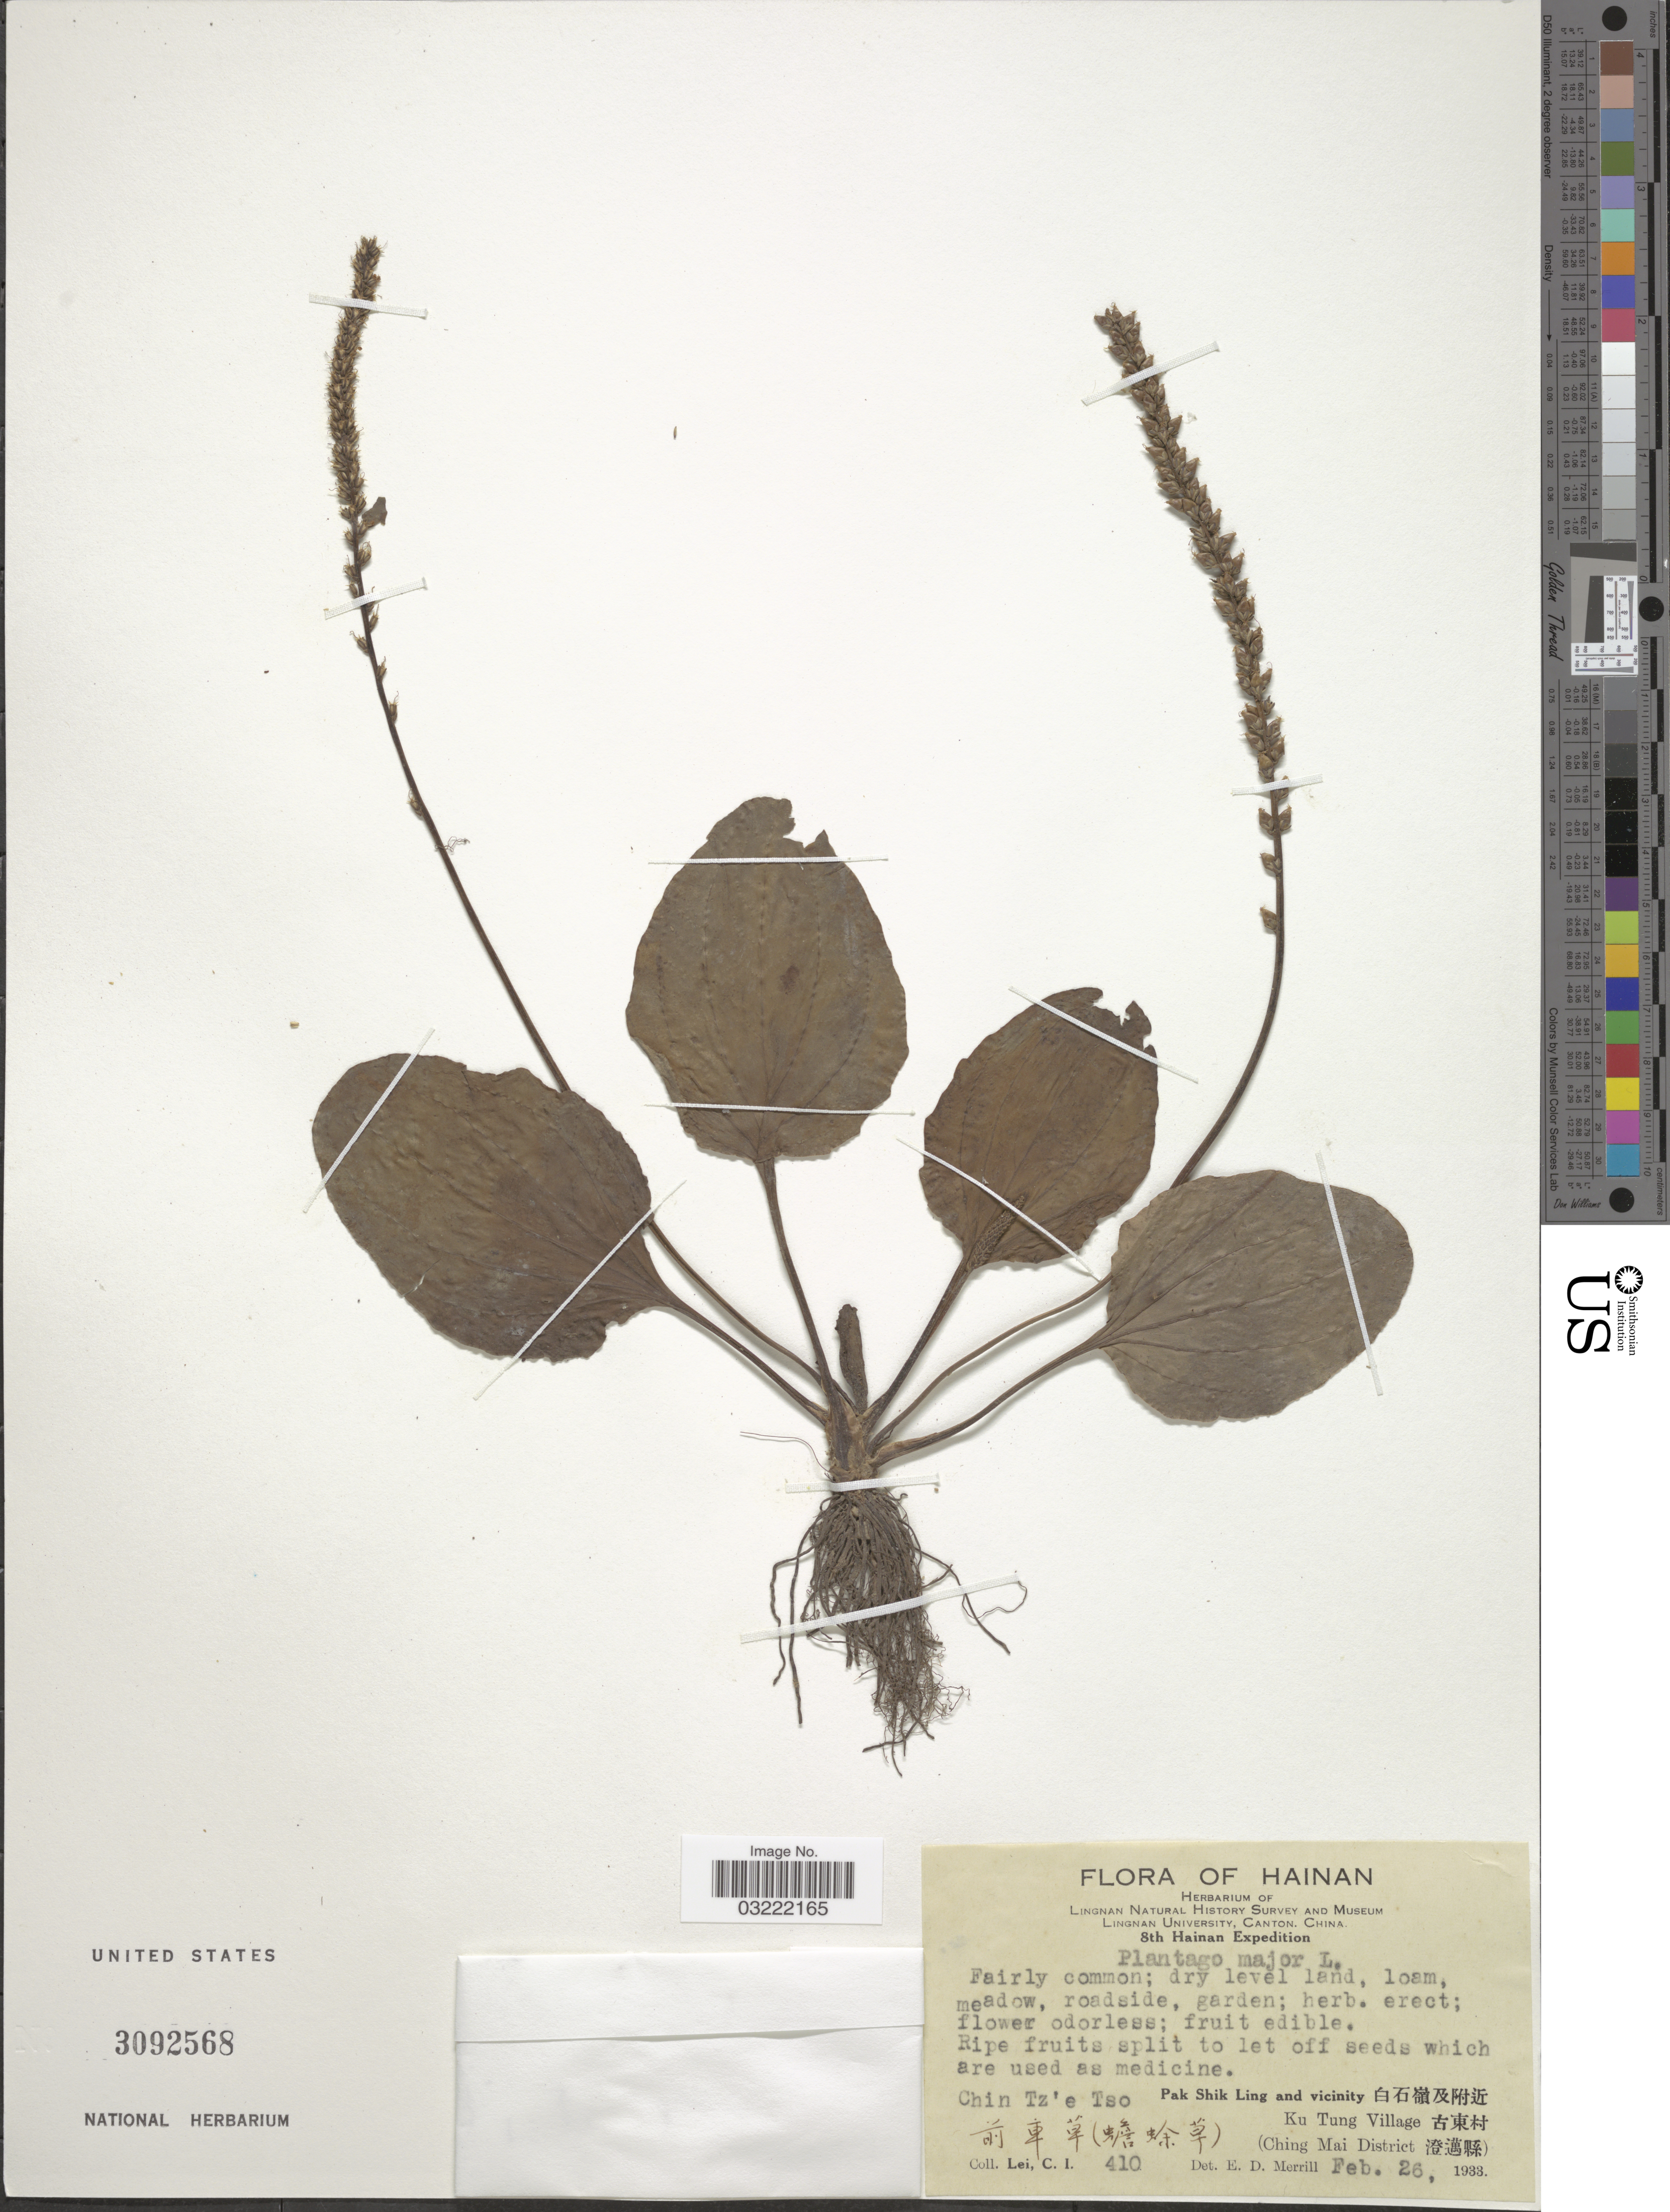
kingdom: Plantae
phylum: Tracheophyta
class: Magnoliopsida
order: Lamiales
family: Plantaginaceae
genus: Plantago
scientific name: Plantago major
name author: L.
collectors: C. I. Lei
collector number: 410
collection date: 1933-02-26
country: China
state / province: Hainan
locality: hnTz'e Tso. Pak Shik Ling and vicinity . Ku Tung Village . (Ching Mai District).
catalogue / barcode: US 3092568